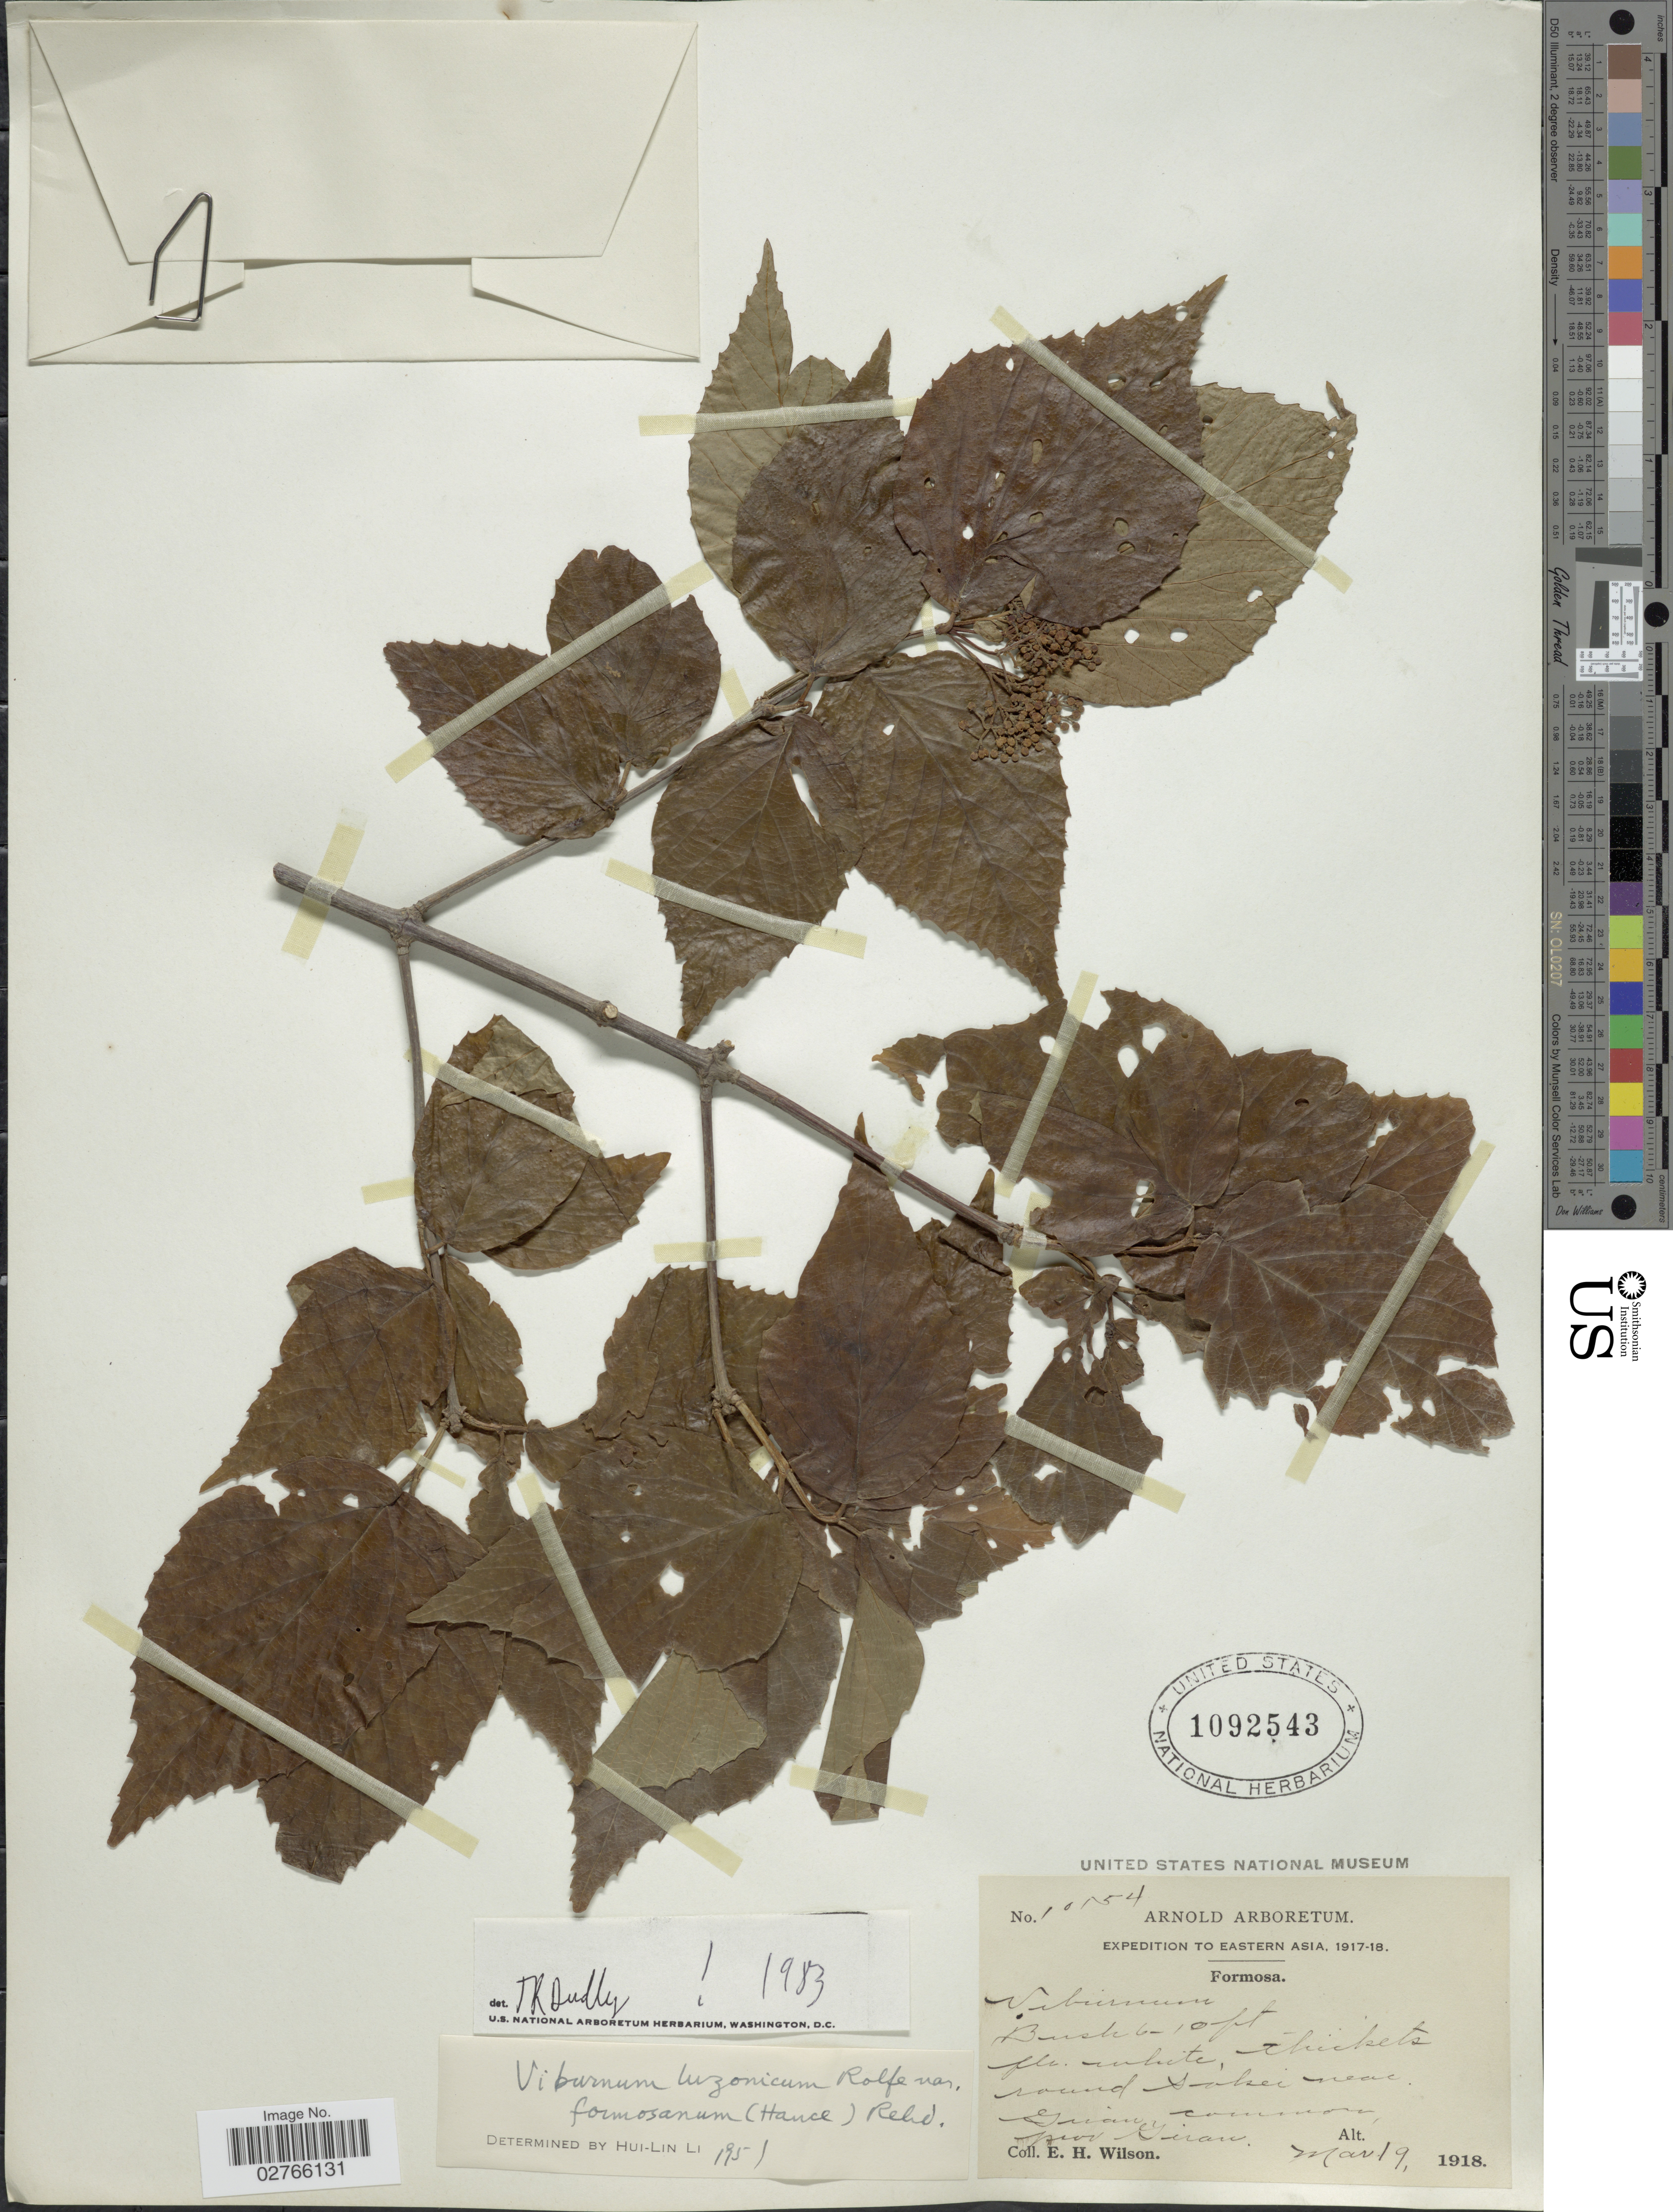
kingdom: Plantae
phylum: Tracheophyta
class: Magnoliopsida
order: Dipsacales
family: Viburnaceae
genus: Viburnum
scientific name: Viburnum formosanum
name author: (Hance) Hayata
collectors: E. Wilson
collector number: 10154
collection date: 1918-03-19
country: Taiwan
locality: Formosa, Thickets round Sokei near Giian common, prov Giran.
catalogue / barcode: US 1092543